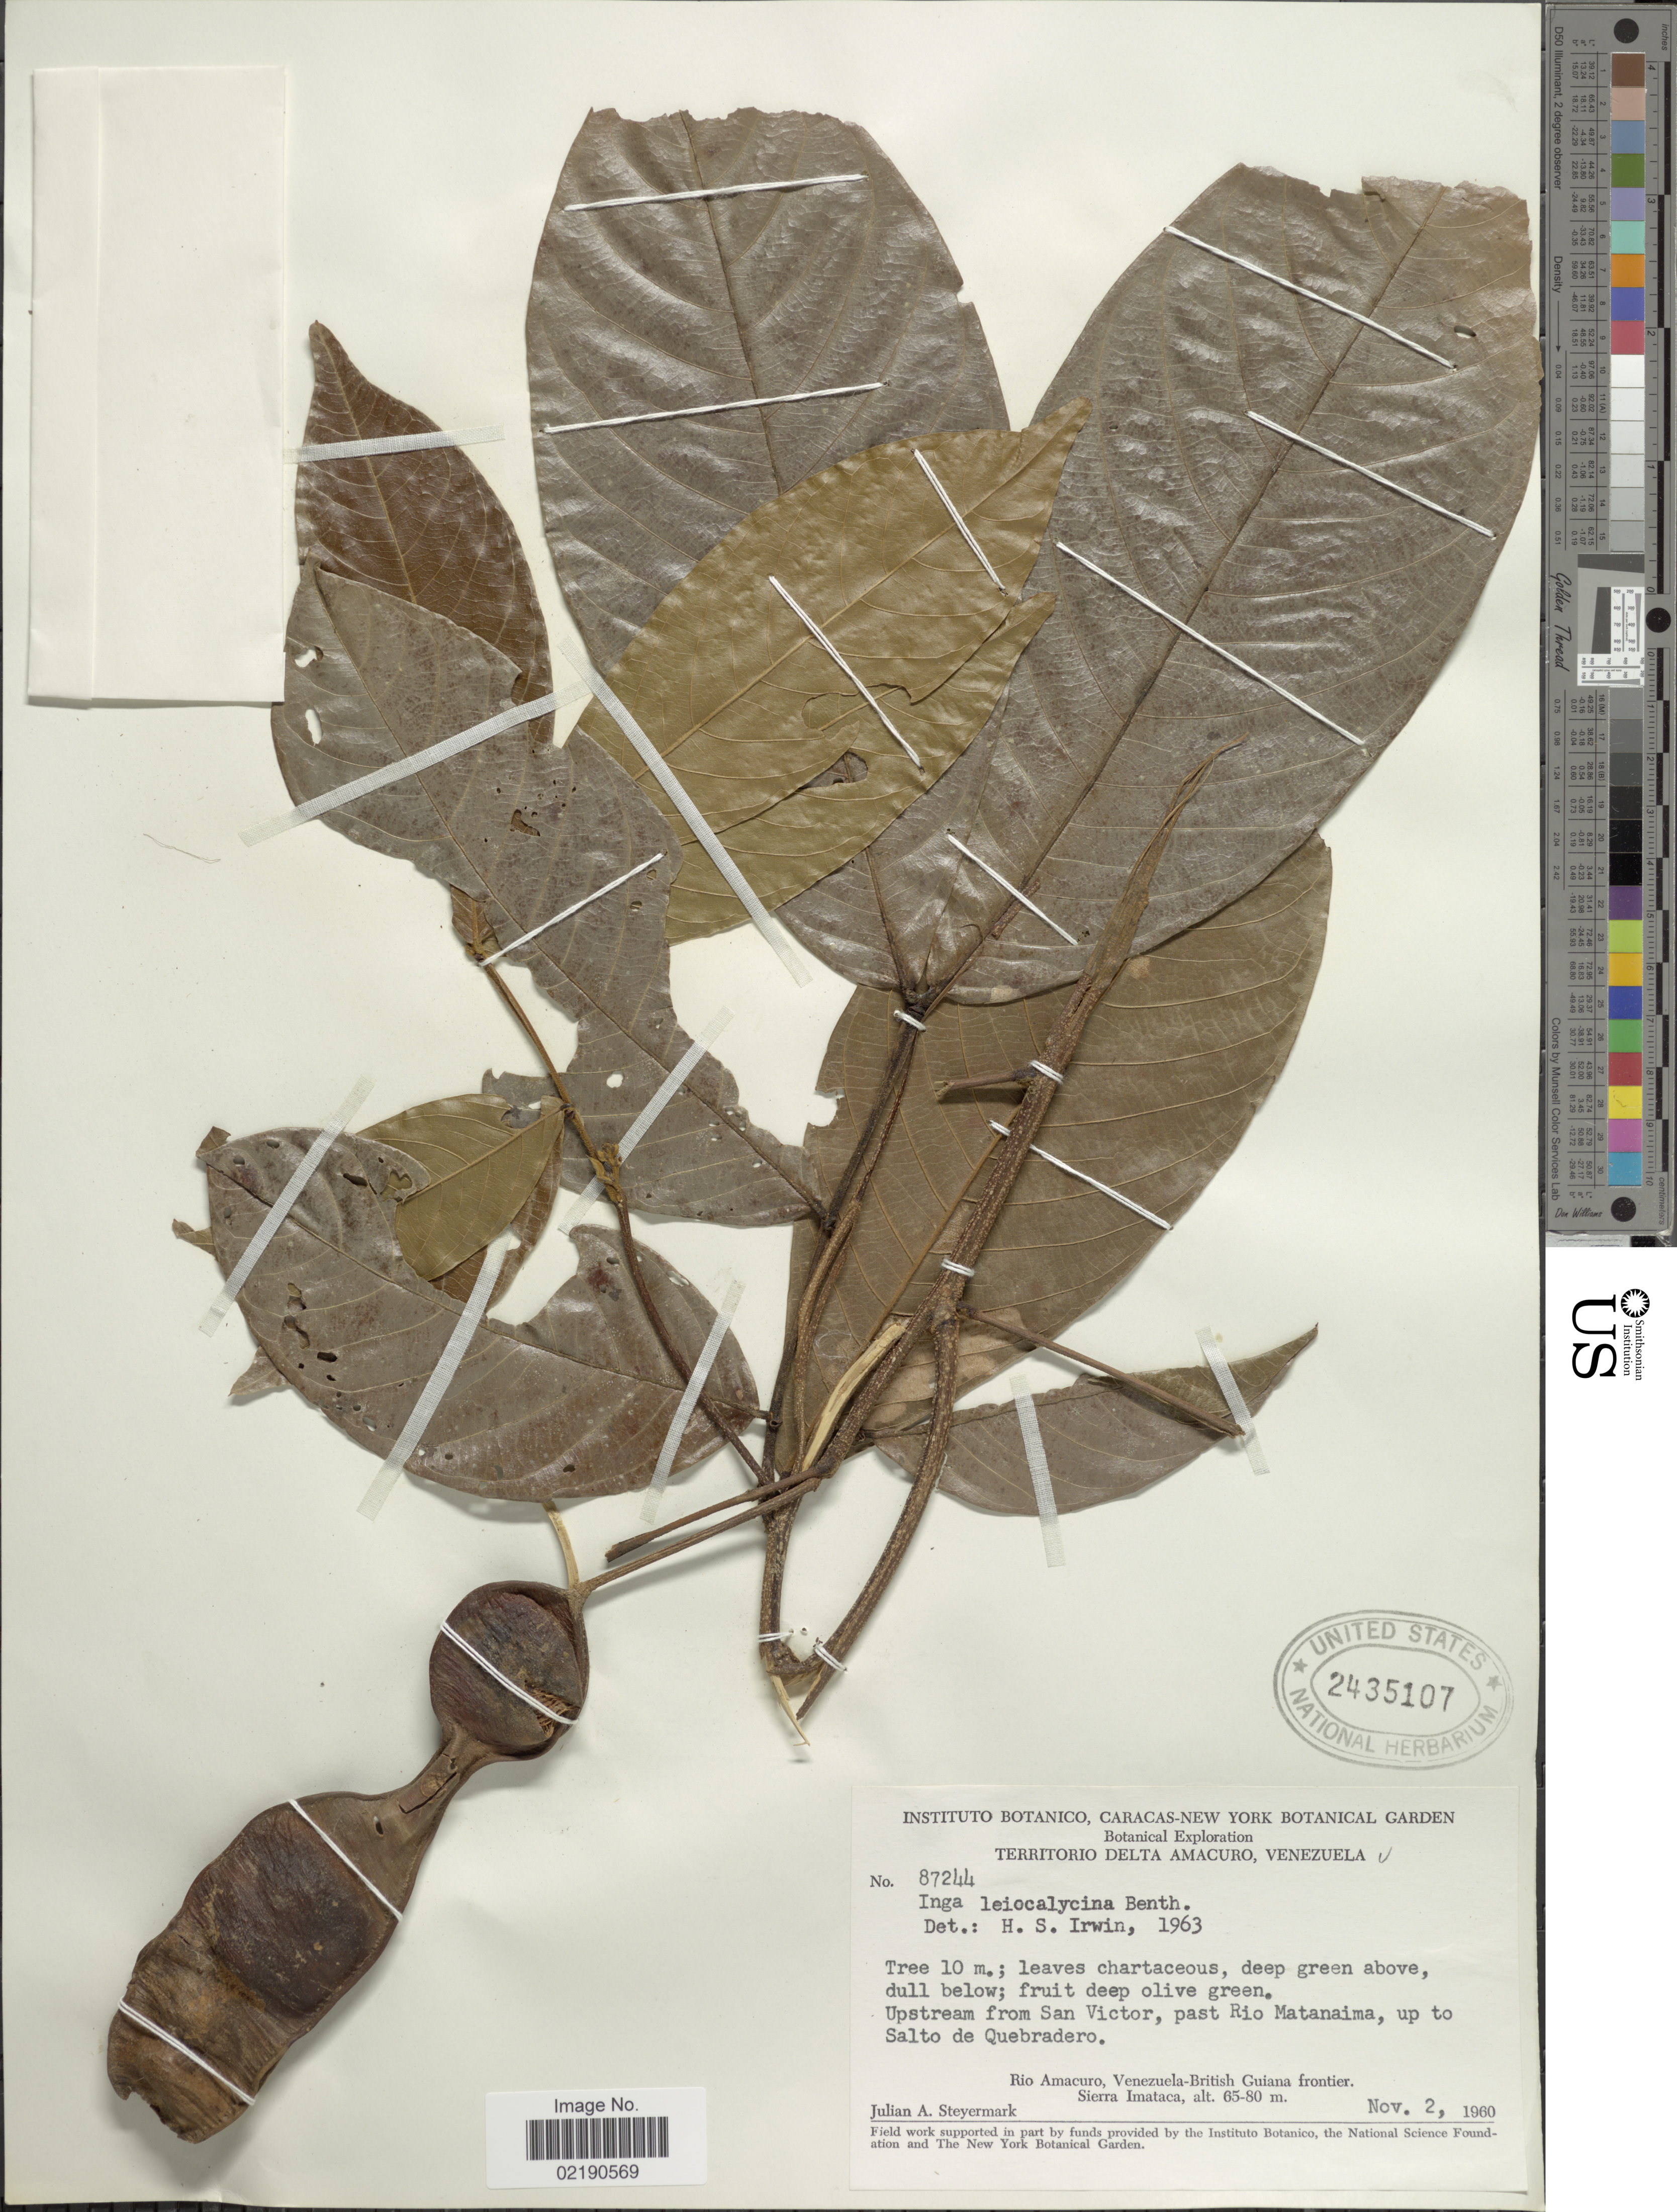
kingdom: Plantae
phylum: Tracheophyta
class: Magnoliopsida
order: Fabales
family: Fabaceae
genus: Inga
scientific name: Inga sp.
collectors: J. Steyermark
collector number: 87244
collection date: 1960-11-02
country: Venezuela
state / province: Delta Amacuro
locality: Territorio Delta Amacuro. Upstream from San Victor, past Rio Matanaima, up to Salto de Quebradero. Rio Amacuro, Venezuela-British Guiana frontier. Sierra Imataca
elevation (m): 65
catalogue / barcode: US 2435107